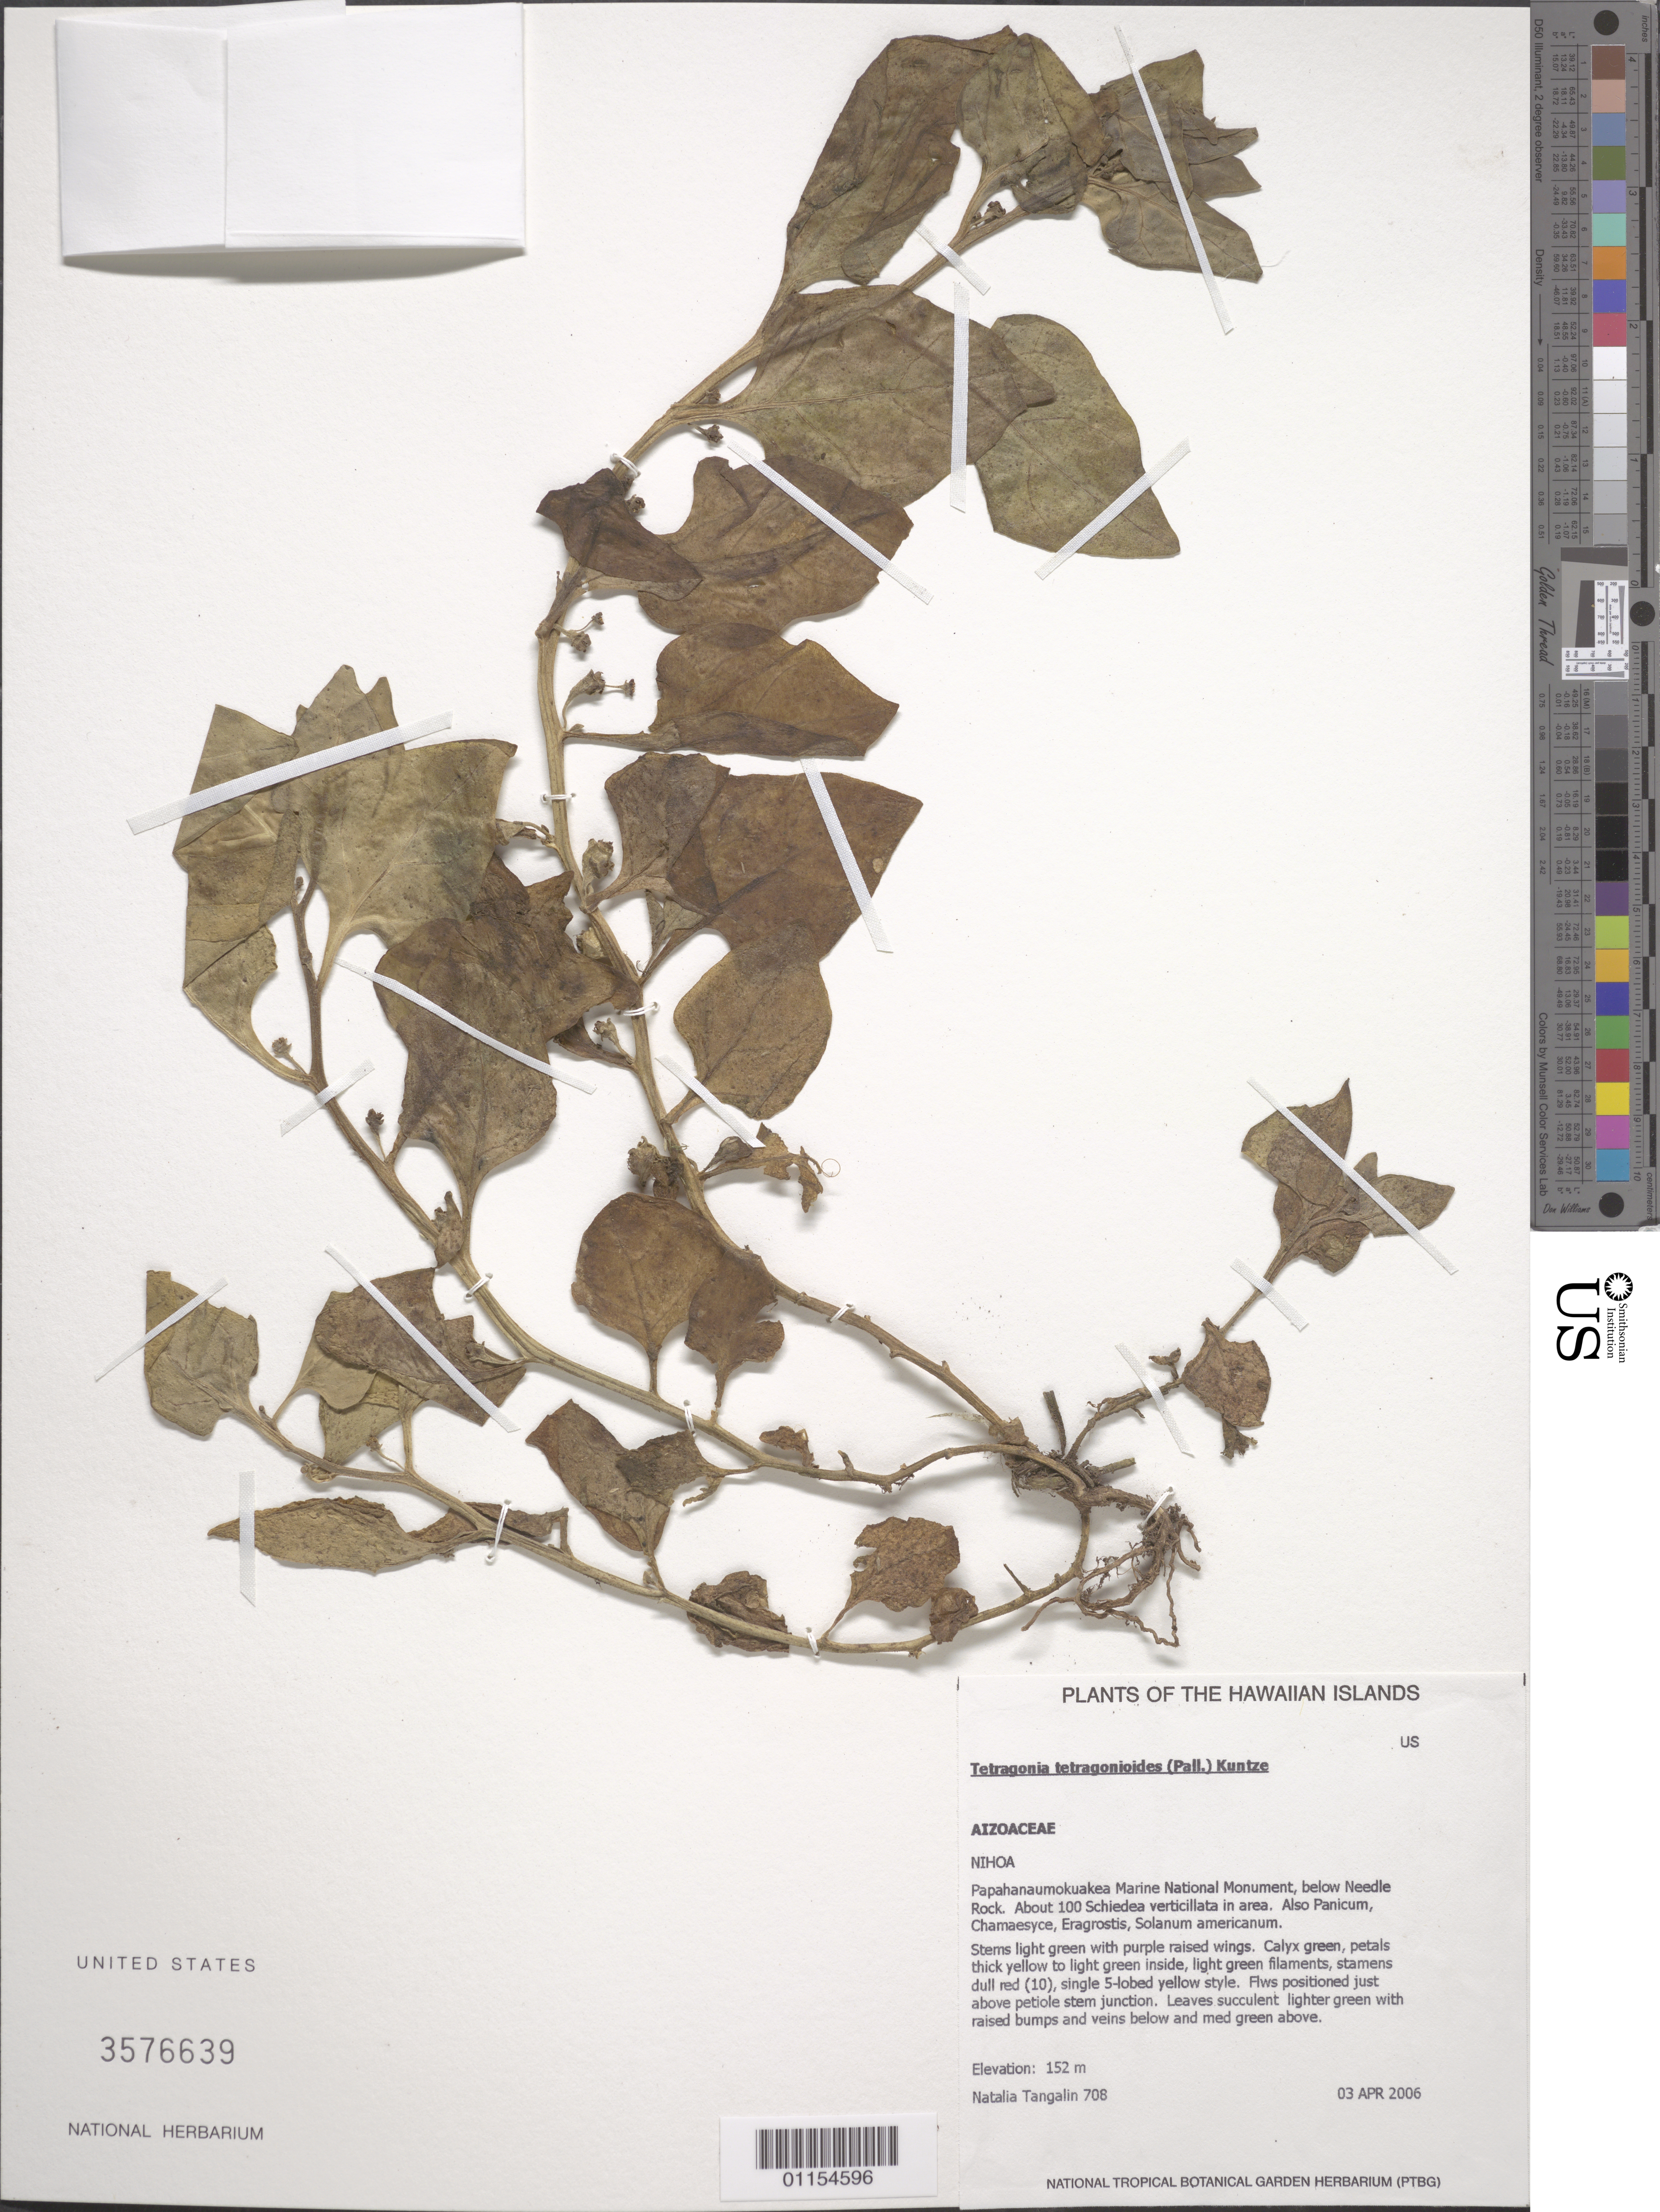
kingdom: Plantae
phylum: Tracheophyta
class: Magnoliopsida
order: Caryophyllales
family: Aizoaceae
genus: Tetragonia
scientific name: Tetragonia tetragonoides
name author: (Pall.) Kuntze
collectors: N. Tangalin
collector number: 708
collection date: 2006-04-03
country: United States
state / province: Hawaii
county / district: Honolulu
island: Nihoa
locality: Papahanaumokuakea Marine National Monument, below Needle Rock.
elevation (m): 152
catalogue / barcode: US 3576639